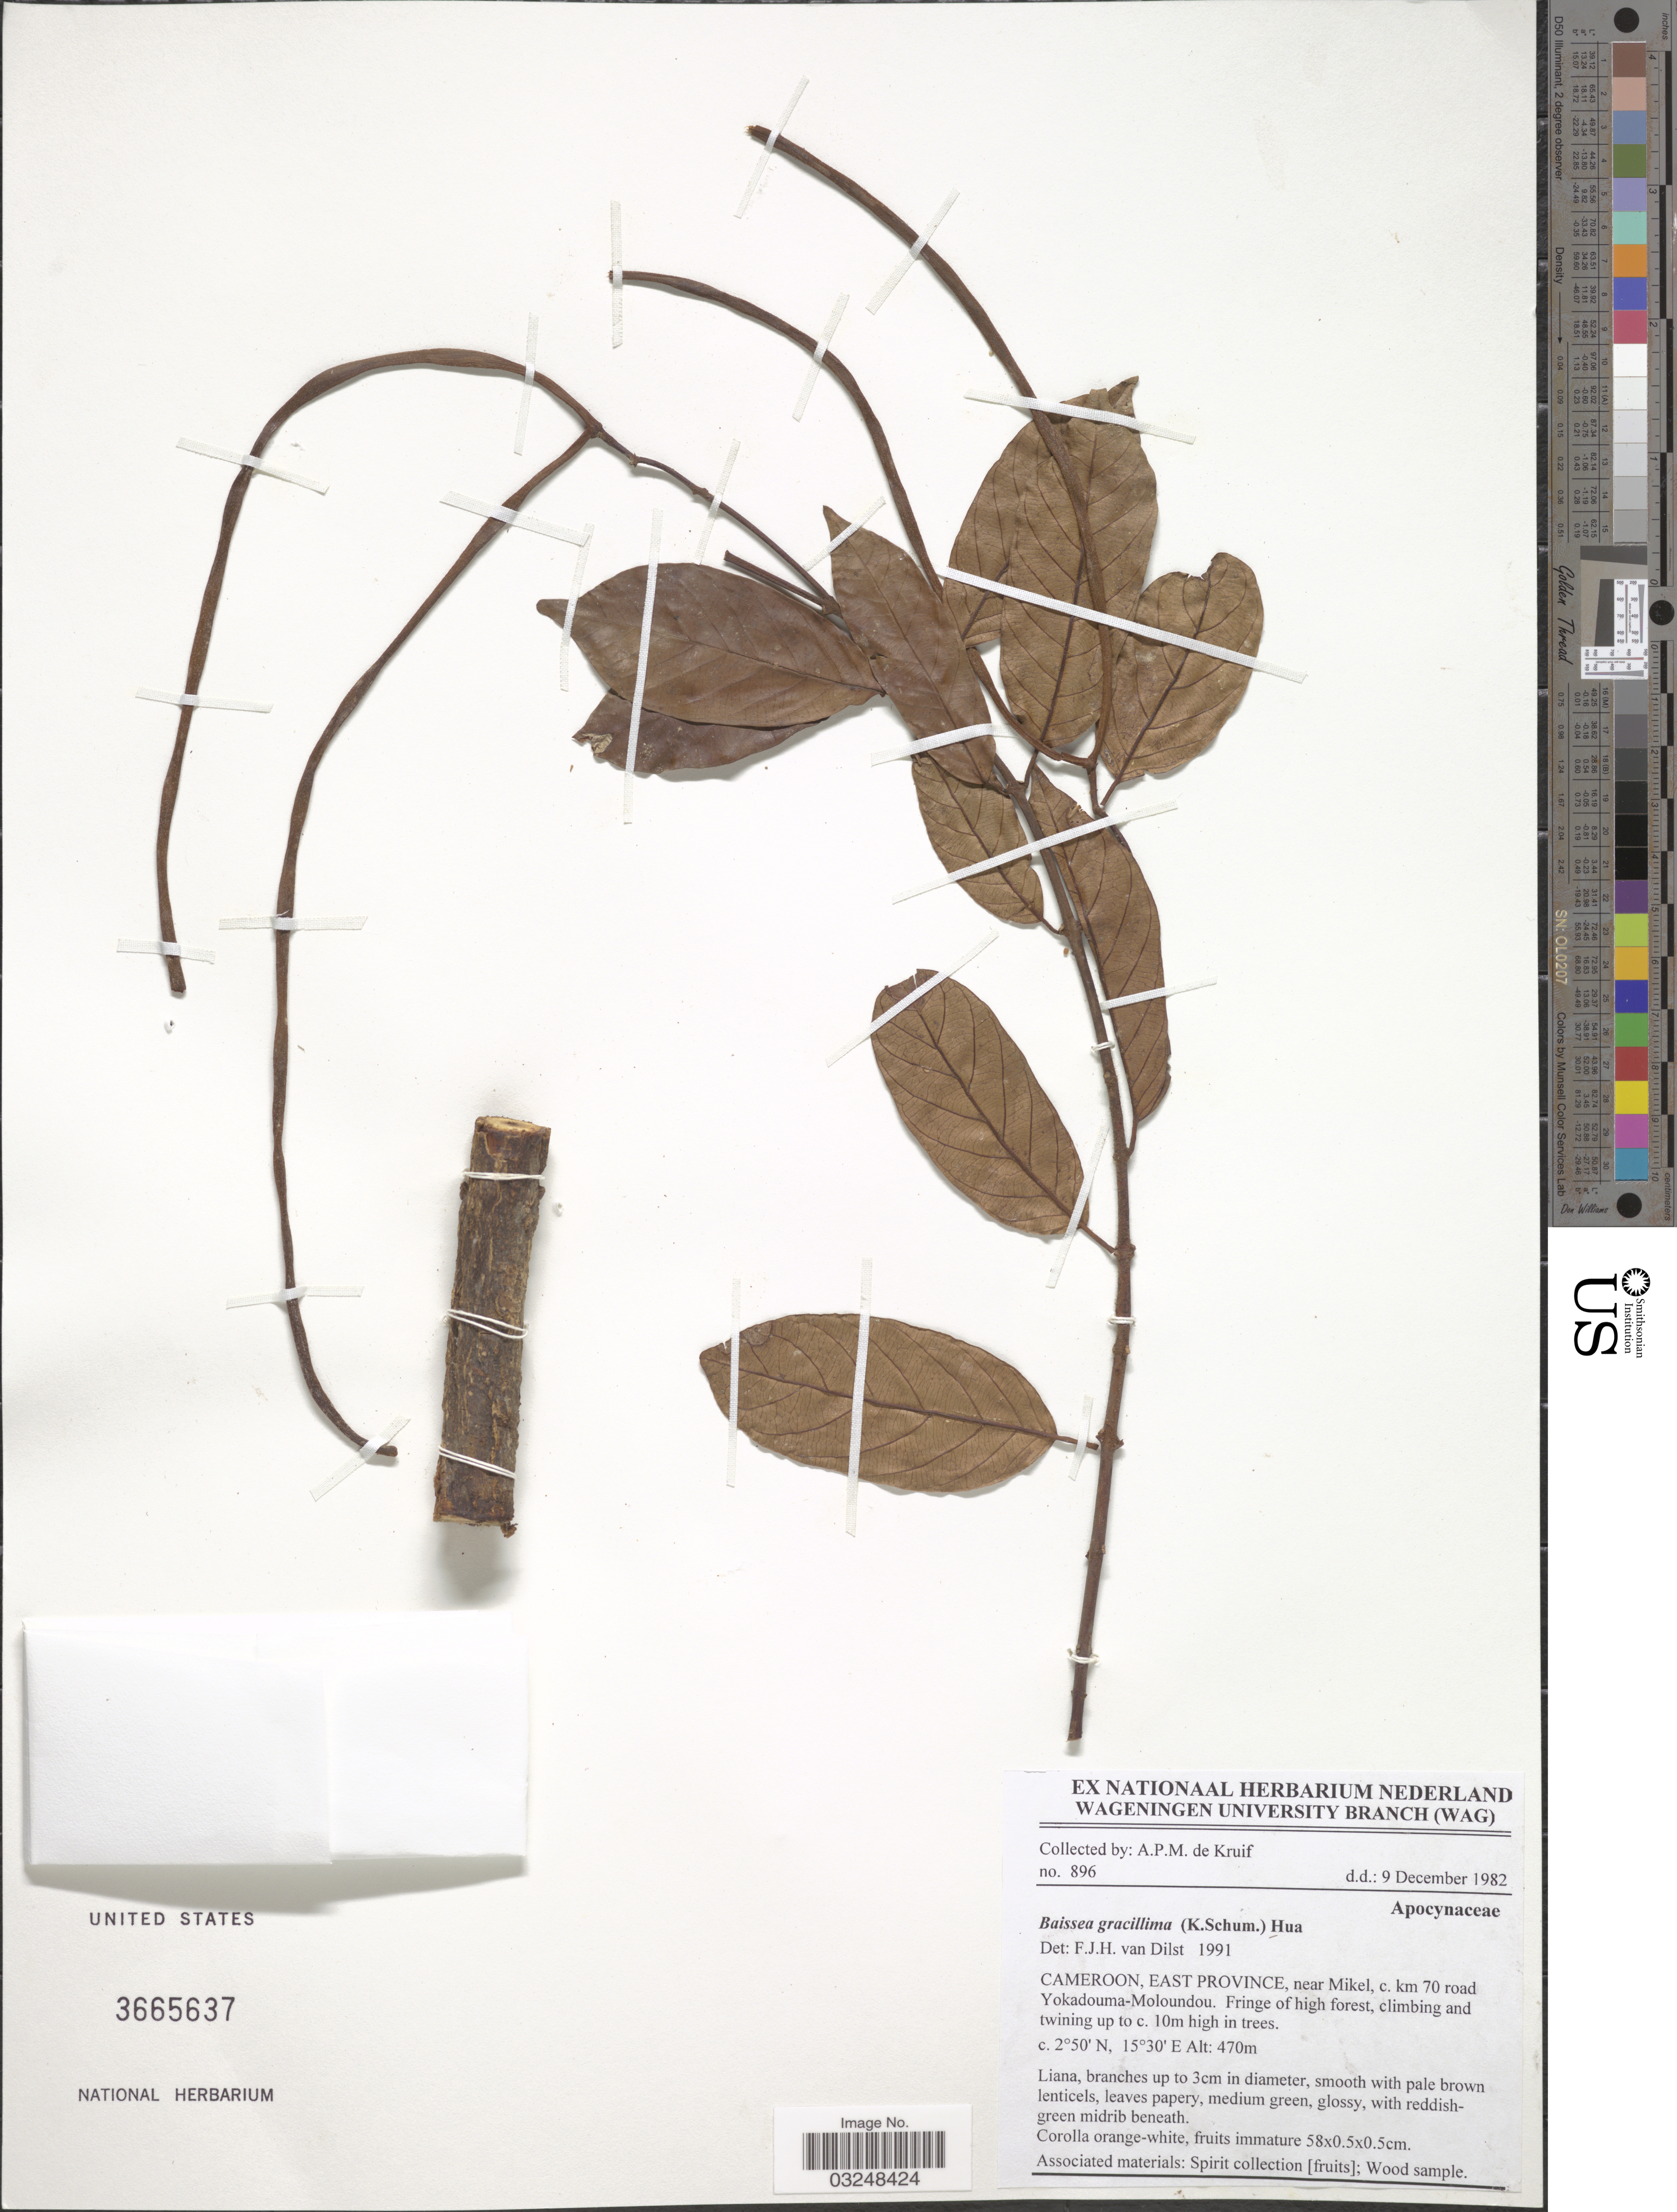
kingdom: Plantae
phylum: Tracheophyta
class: Magnoliopsida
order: Gentianales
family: Apocynaceae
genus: Baissea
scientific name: Baissea gracillima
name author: (K. Schum.) Hua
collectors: A. P. de Kruif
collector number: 896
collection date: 1982-12-09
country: Cameroon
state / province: Est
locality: East Province, near Mikel, c. km 70 road Yokadouma-Moloundou.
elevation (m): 470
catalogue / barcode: US 3665637